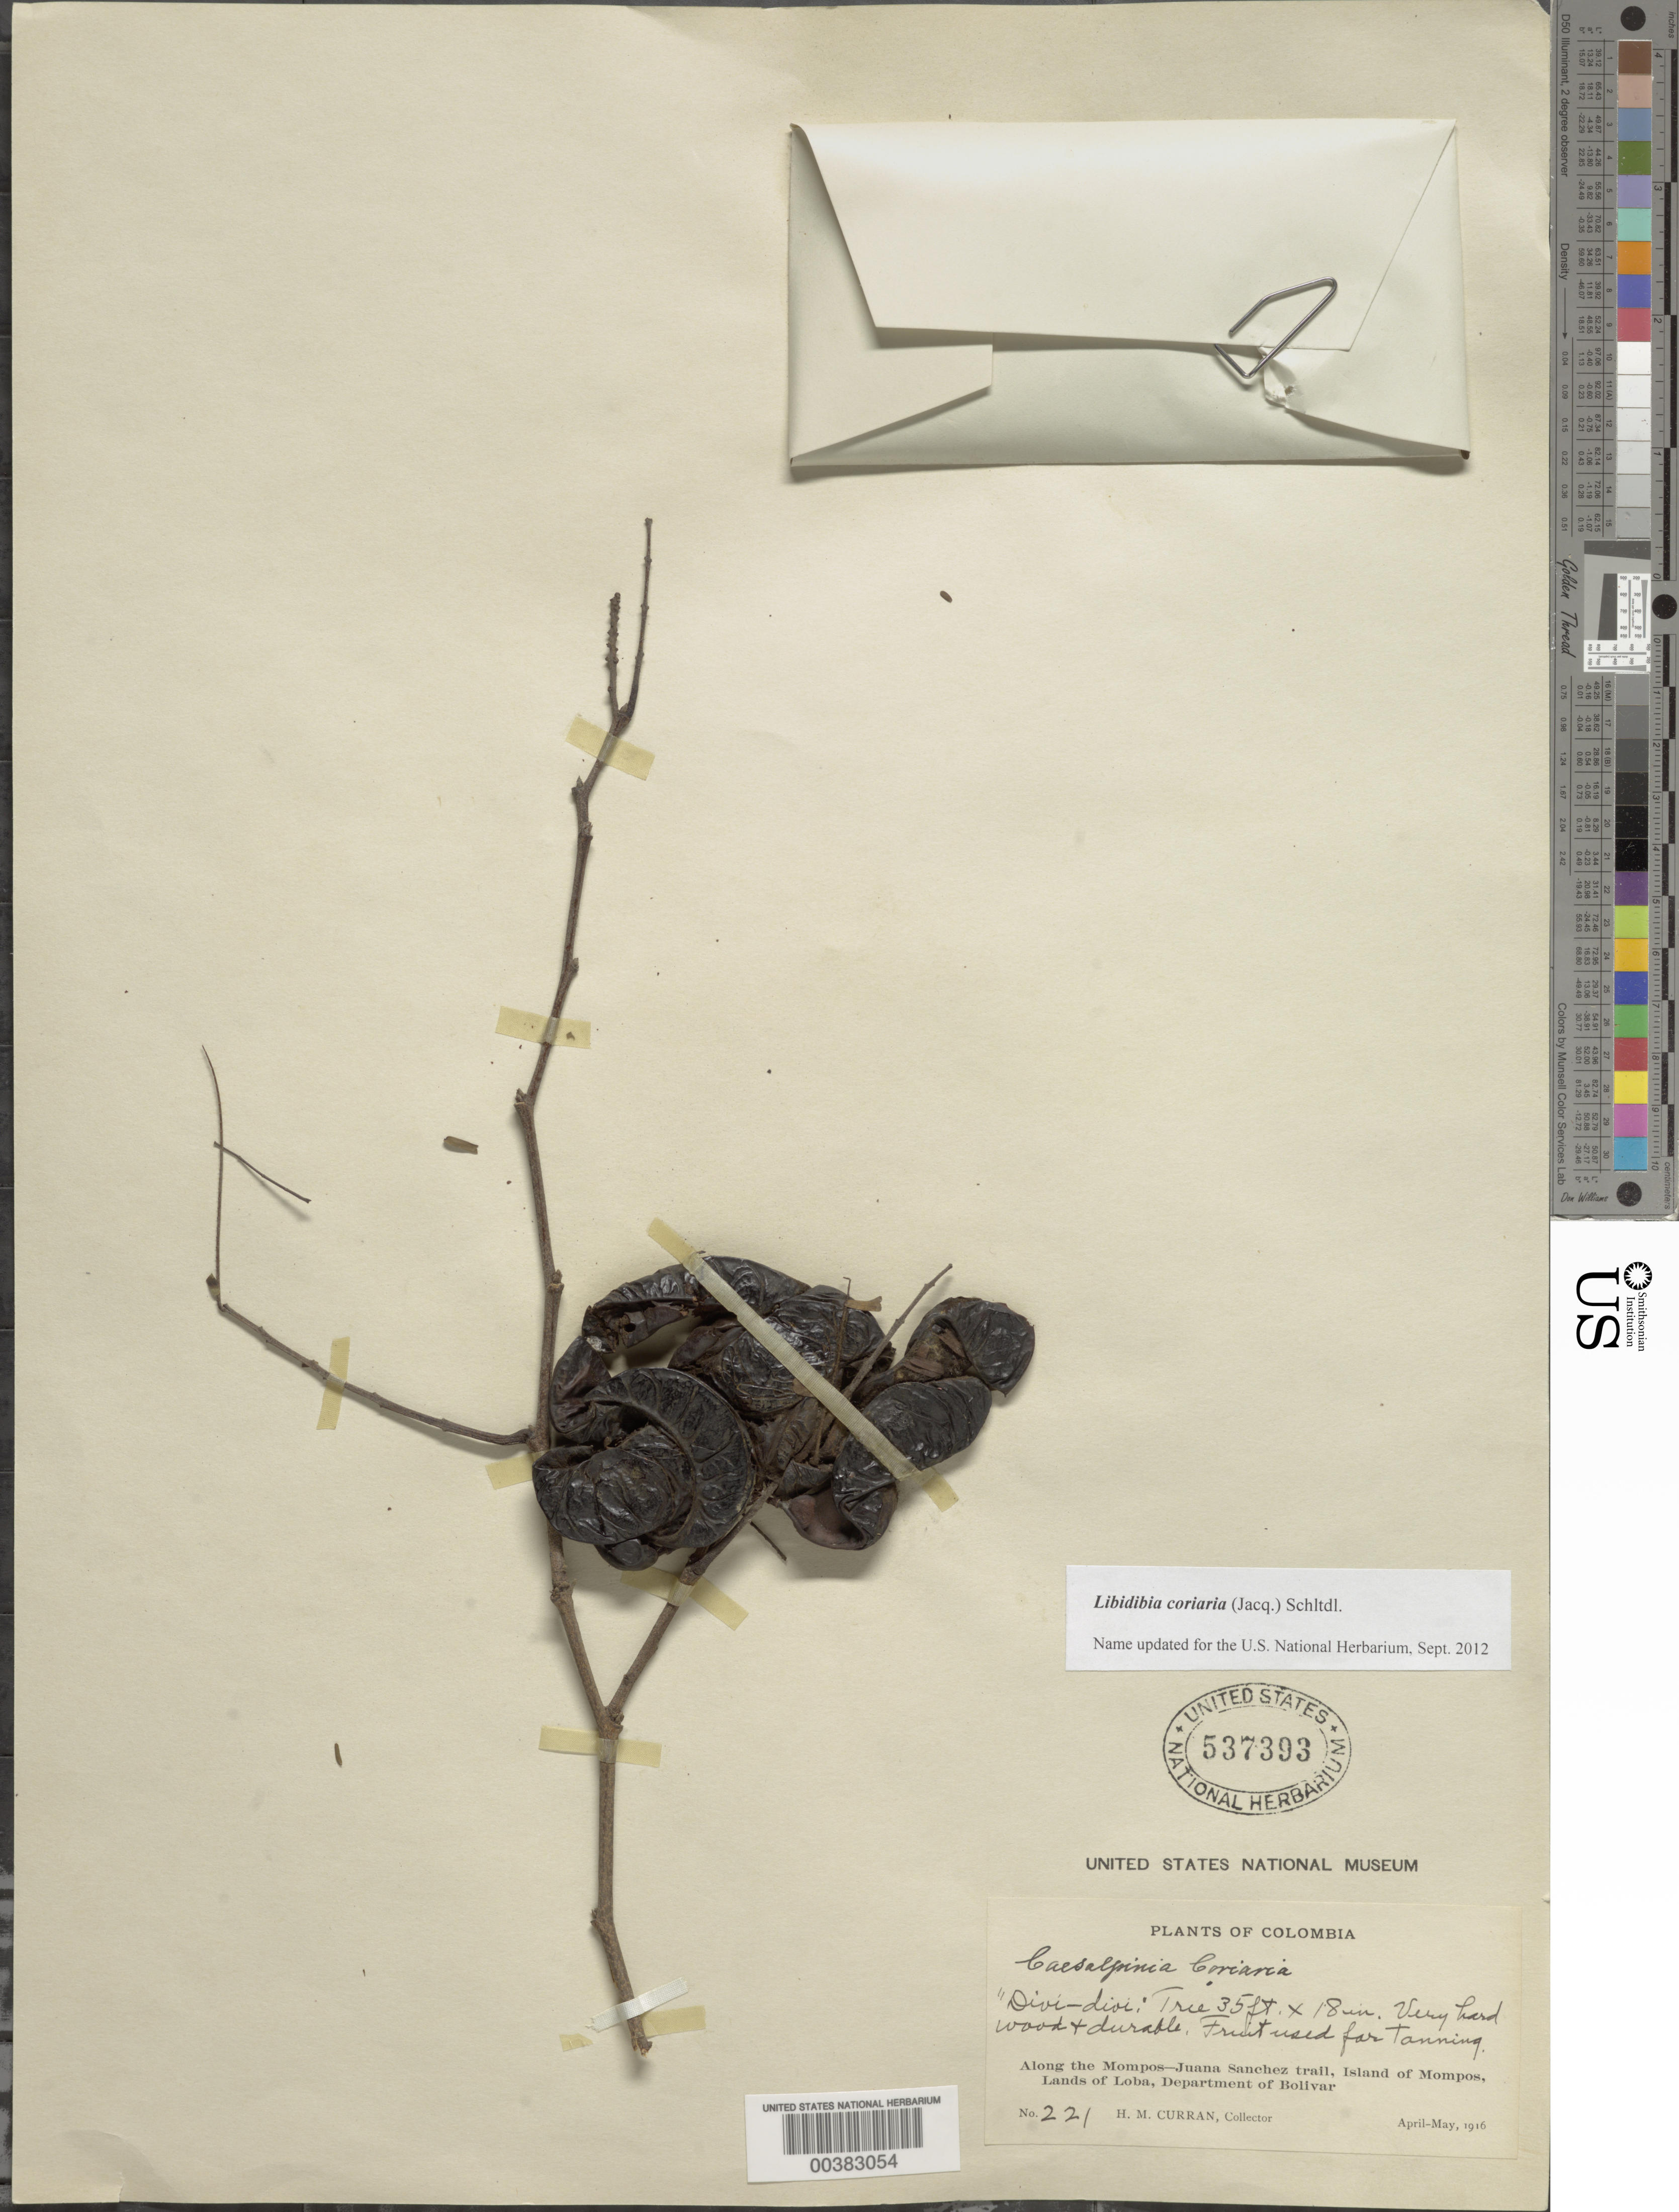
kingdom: Plantae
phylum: Tracheophyta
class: Magnoliopsida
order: Fabales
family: Fabaceae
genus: Libidibia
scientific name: Libidibia coriaria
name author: (Jacq.) Schltdl.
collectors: H. M. Curran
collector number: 221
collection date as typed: Apr 1916 to -- May 1916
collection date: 1916-04/1916-05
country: Colombia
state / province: Bolívar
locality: Along the Mompos-Juana Sanchez Trail, Island of Mompos, Lands of Loba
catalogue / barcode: US 537393